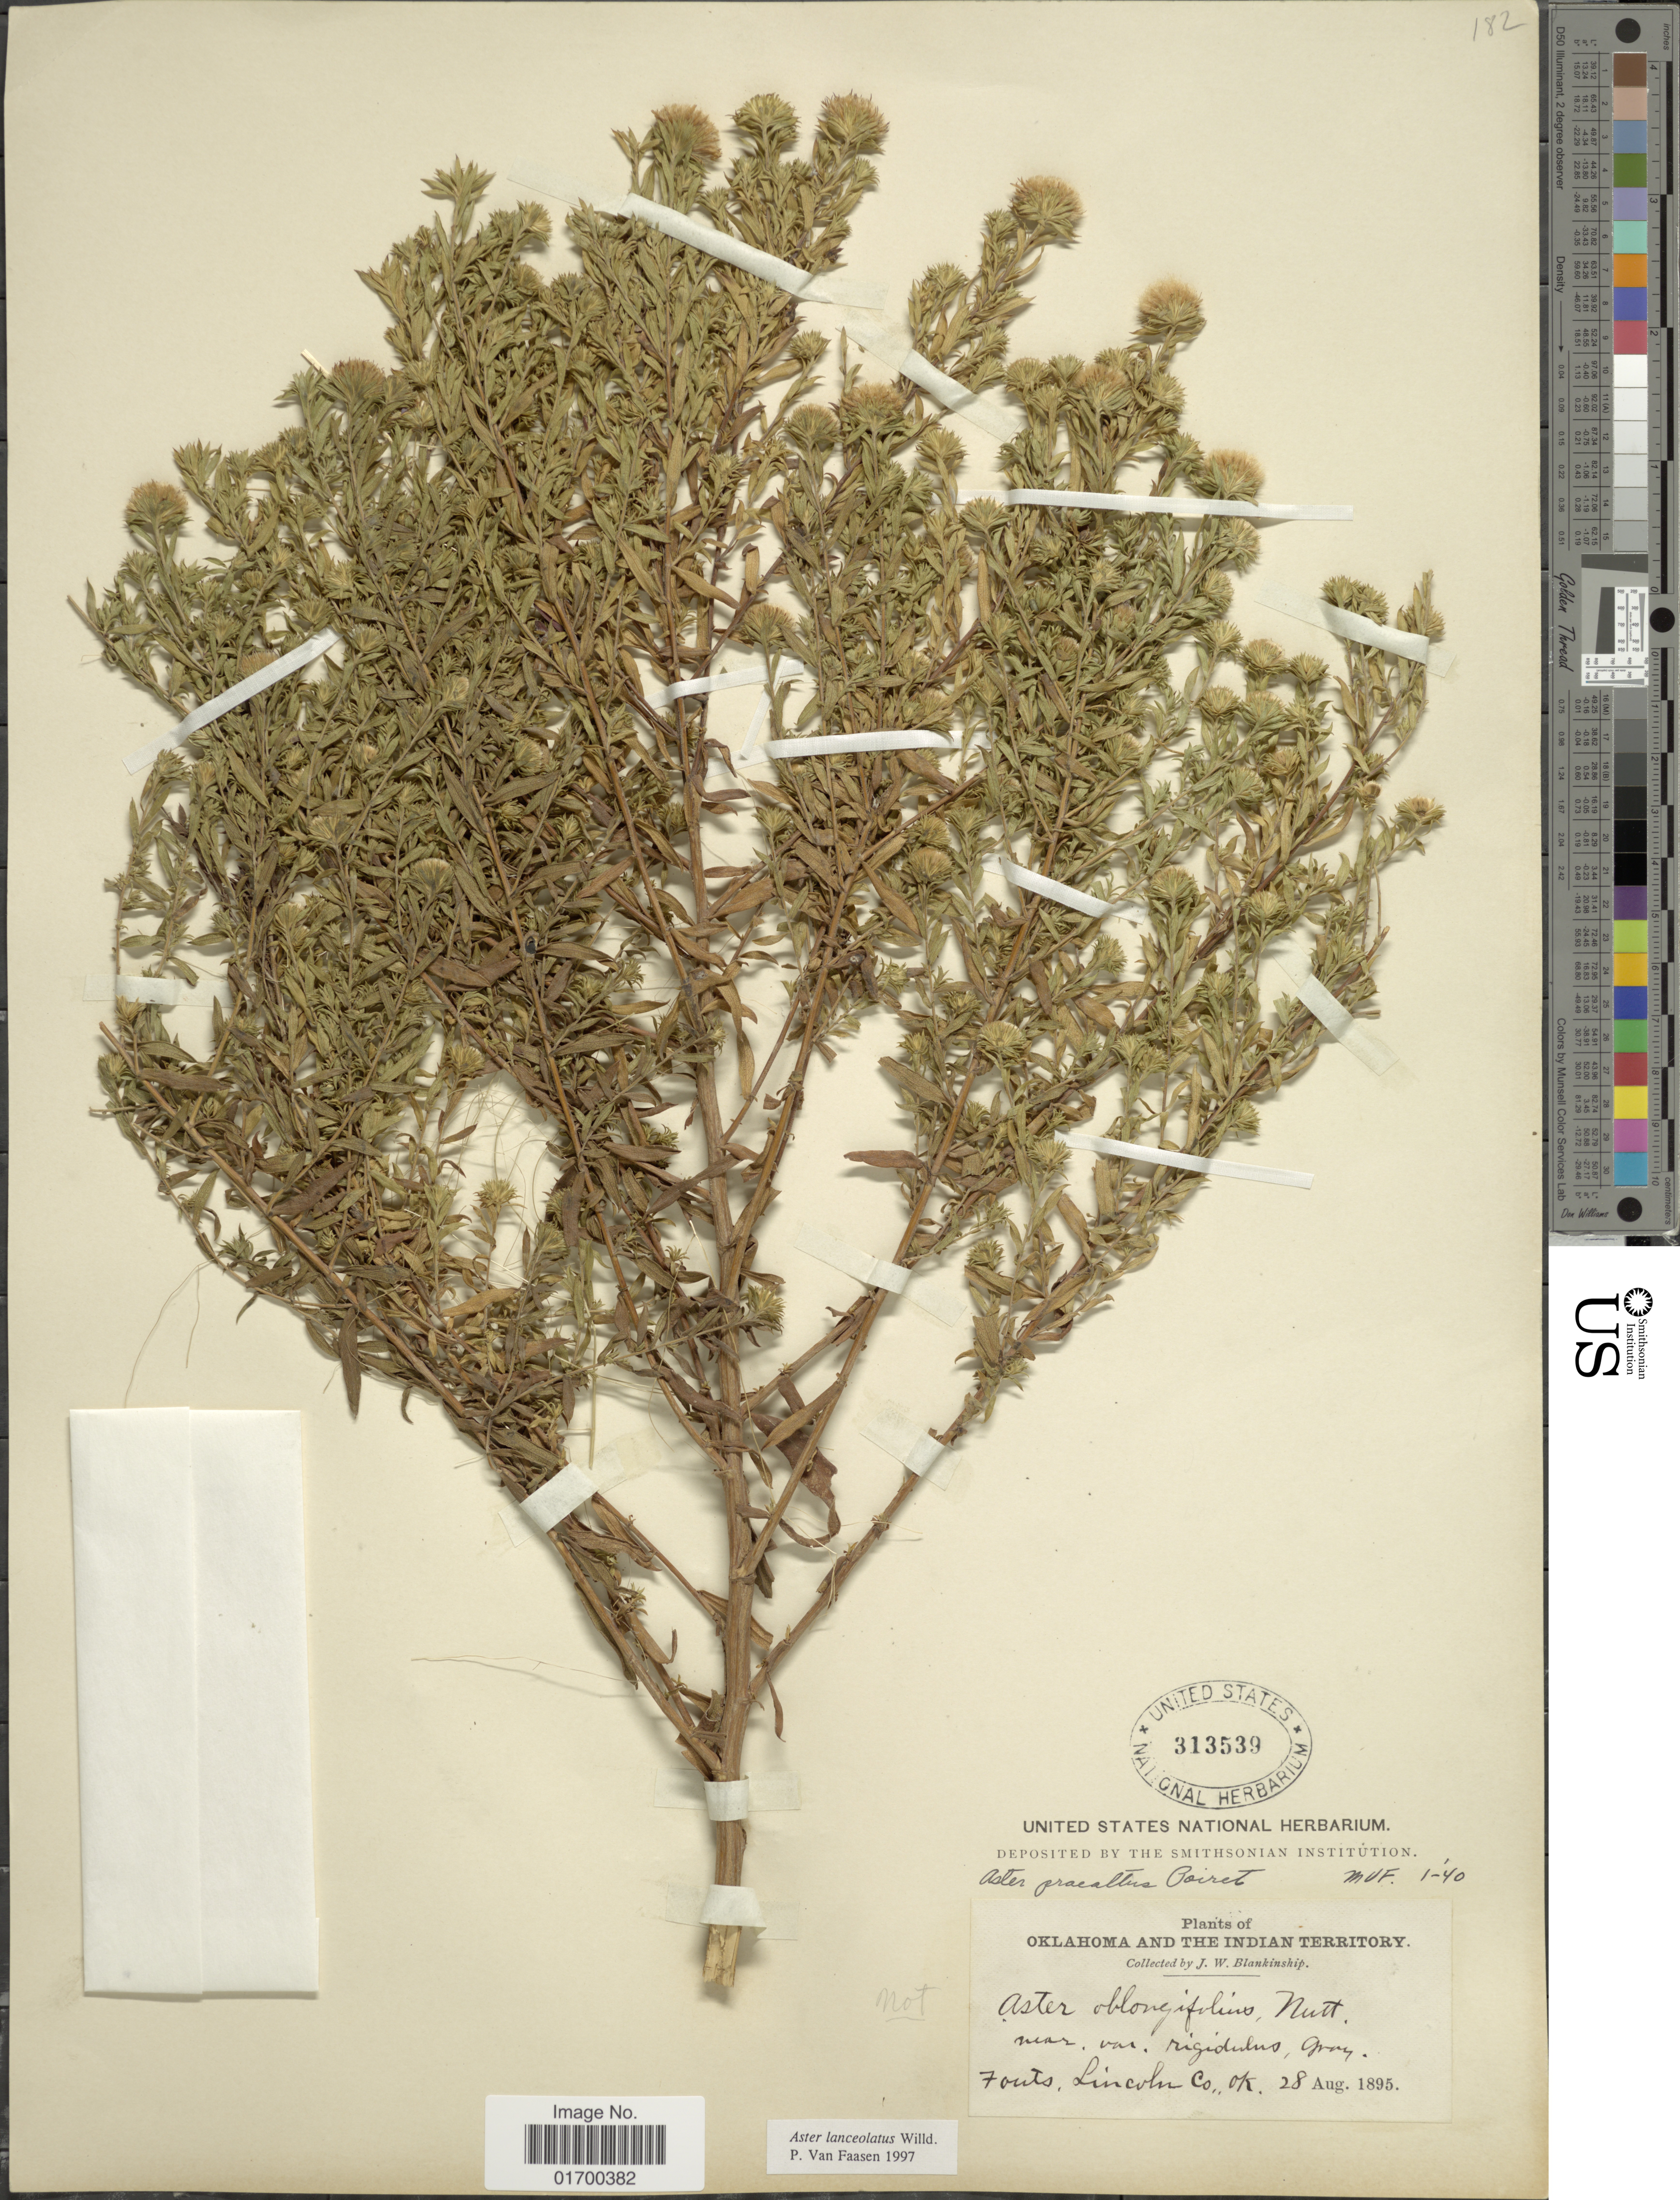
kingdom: Plantae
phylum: Tracheophyta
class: Magnoliopsida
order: Asterales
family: Asteraceae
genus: Symphyotrichum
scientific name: Symphyotrichum lanceolatum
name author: (Willd.) G.L. Nesom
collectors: J. W. Blankinship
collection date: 1895-08-28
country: United States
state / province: Oklahoma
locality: Oklahoma and the Indian Territory, Fouts, Lincoln Co., Ok.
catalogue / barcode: US 313539